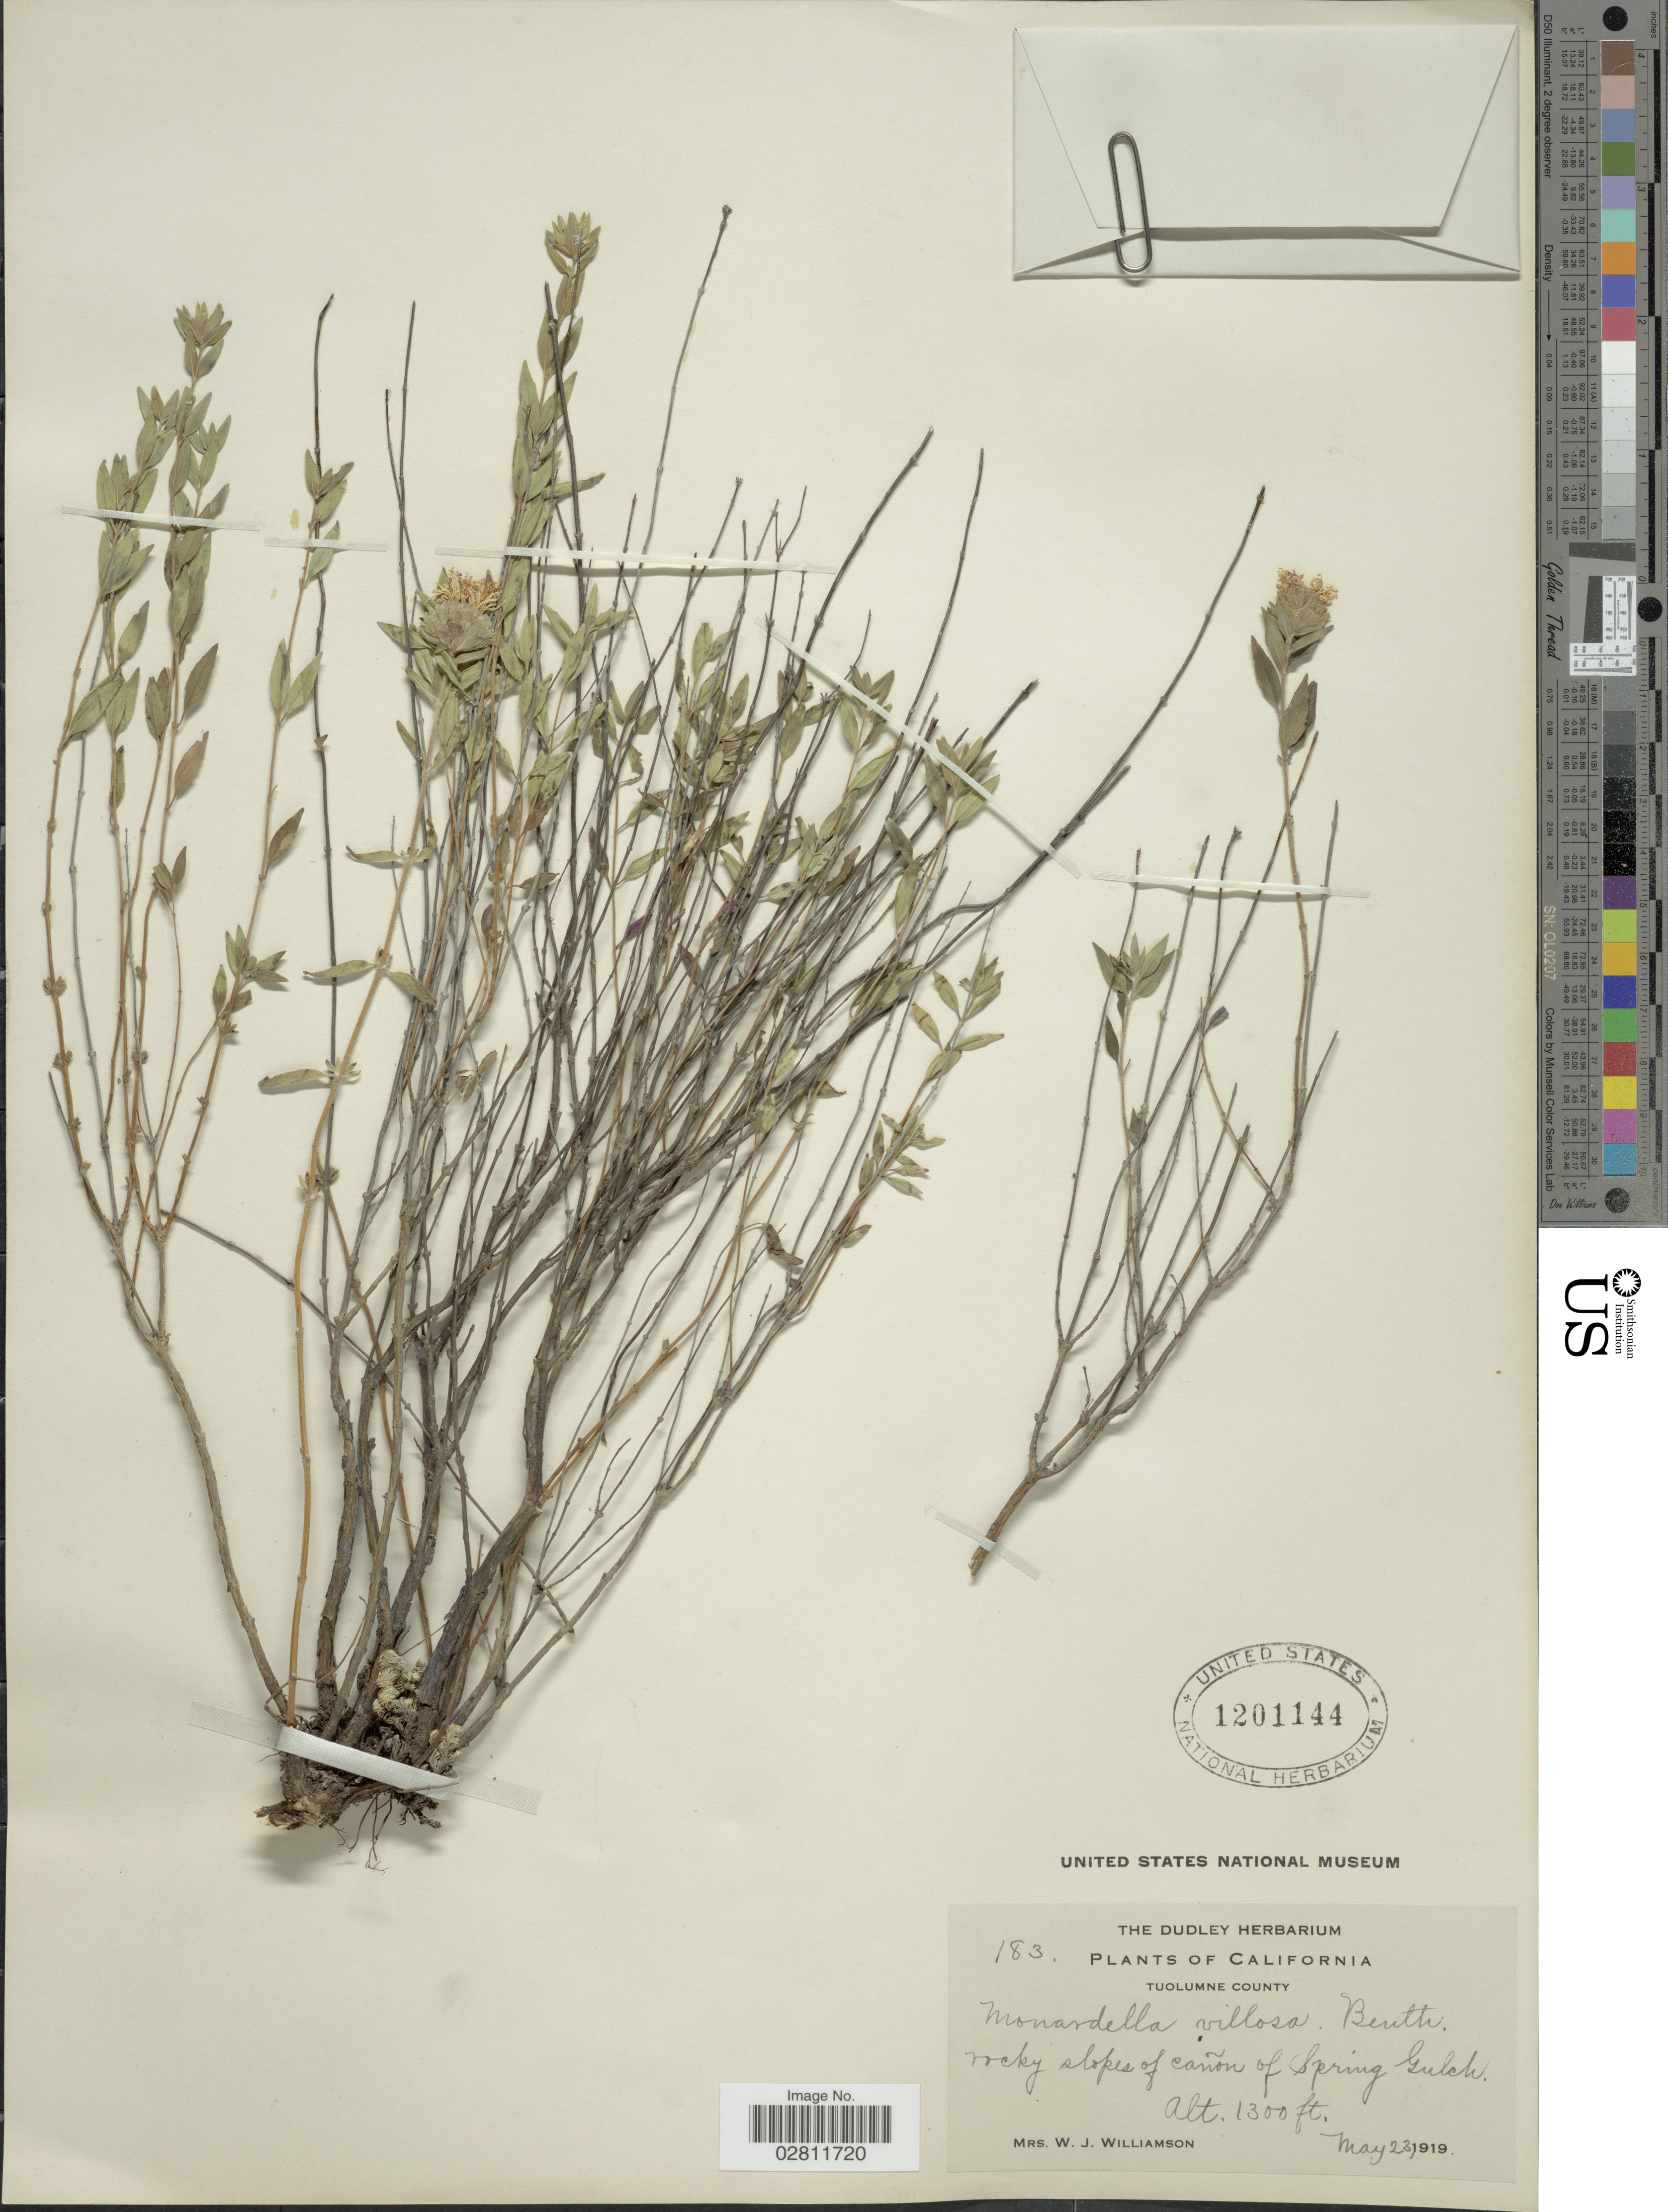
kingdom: Plantae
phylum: Tracheophyta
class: Magnoliopsida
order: Lamiales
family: Lamiaceae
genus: Monardella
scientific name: Monardella villosa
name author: Benth.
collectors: W. Williamson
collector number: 183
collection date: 1919-05-23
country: United States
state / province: California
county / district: Tuolumne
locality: Tuolumne County. Rocky slopes of cañon of Spring Gulch.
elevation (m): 396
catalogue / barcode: US 1201144